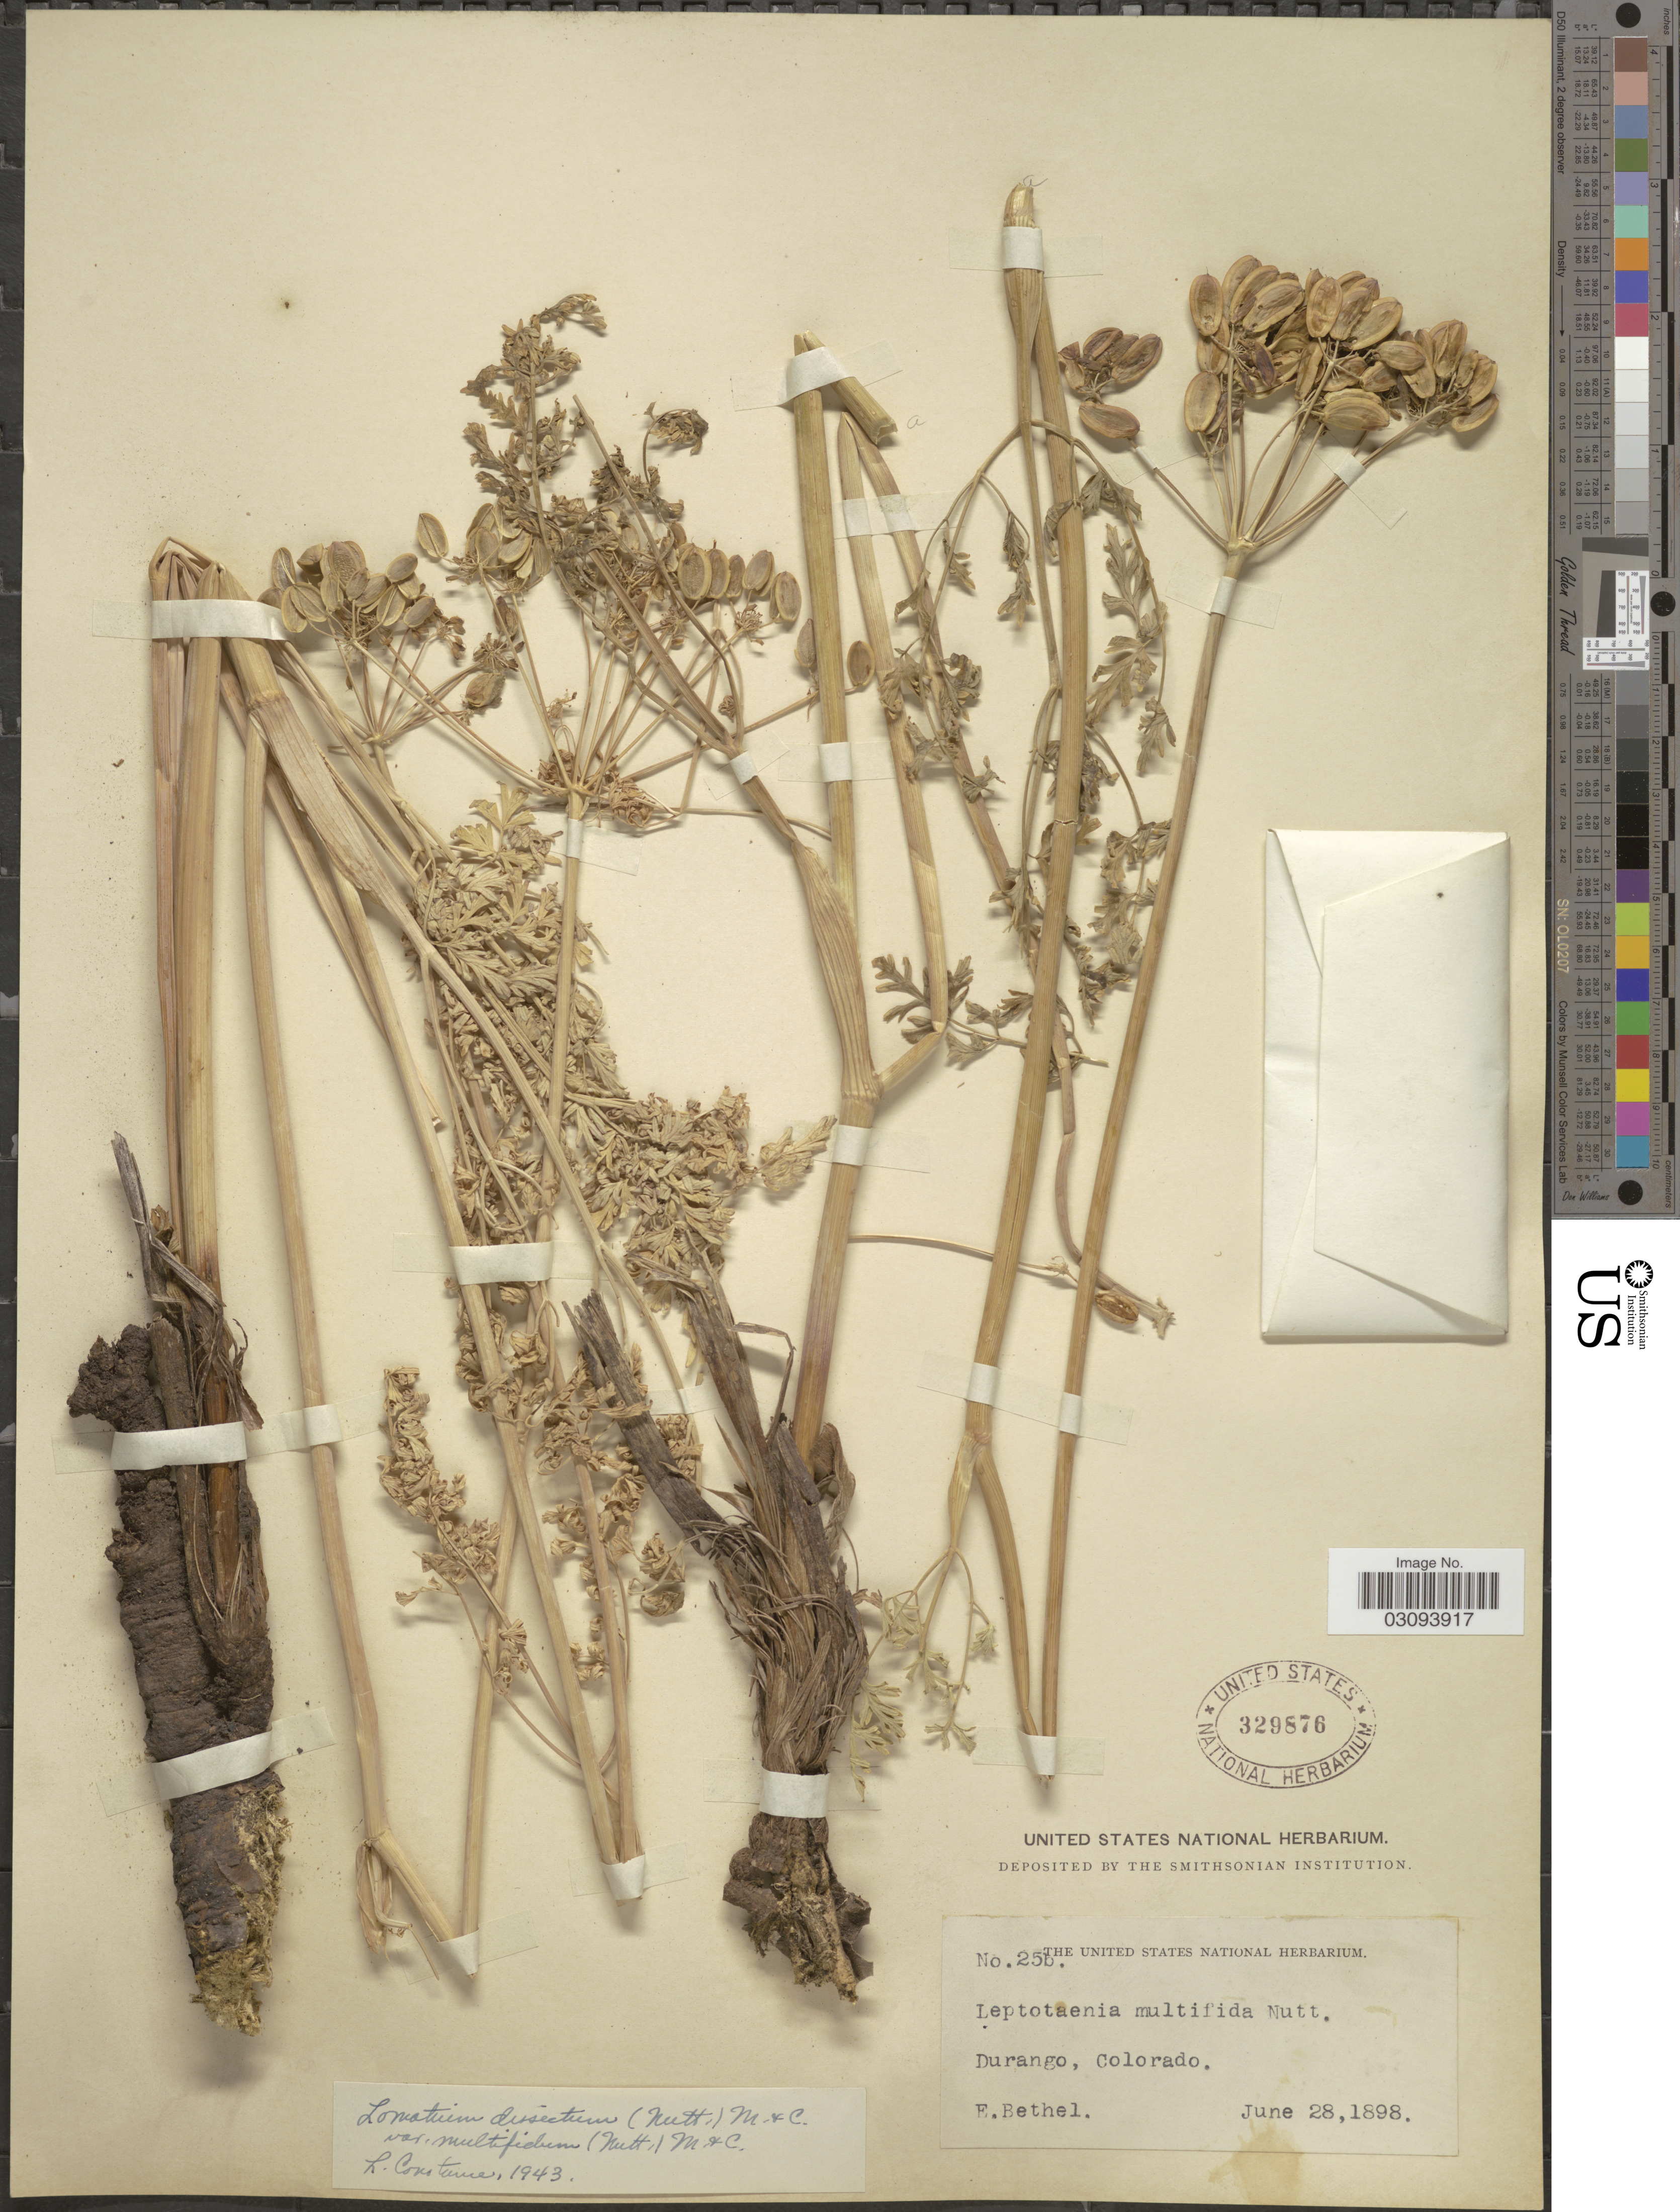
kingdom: Plantae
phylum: Tracheophyta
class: Magnoliopsida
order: Apiales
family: Apiaceae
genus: Lomatium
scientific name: Lomatium dissectum var. multifidum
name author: (Nutt.) Mathias & Constance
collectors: E. Bethel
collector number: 25b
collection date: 1898-06-28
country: United States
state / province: Colorado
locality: Durango.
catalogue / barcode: US 329876